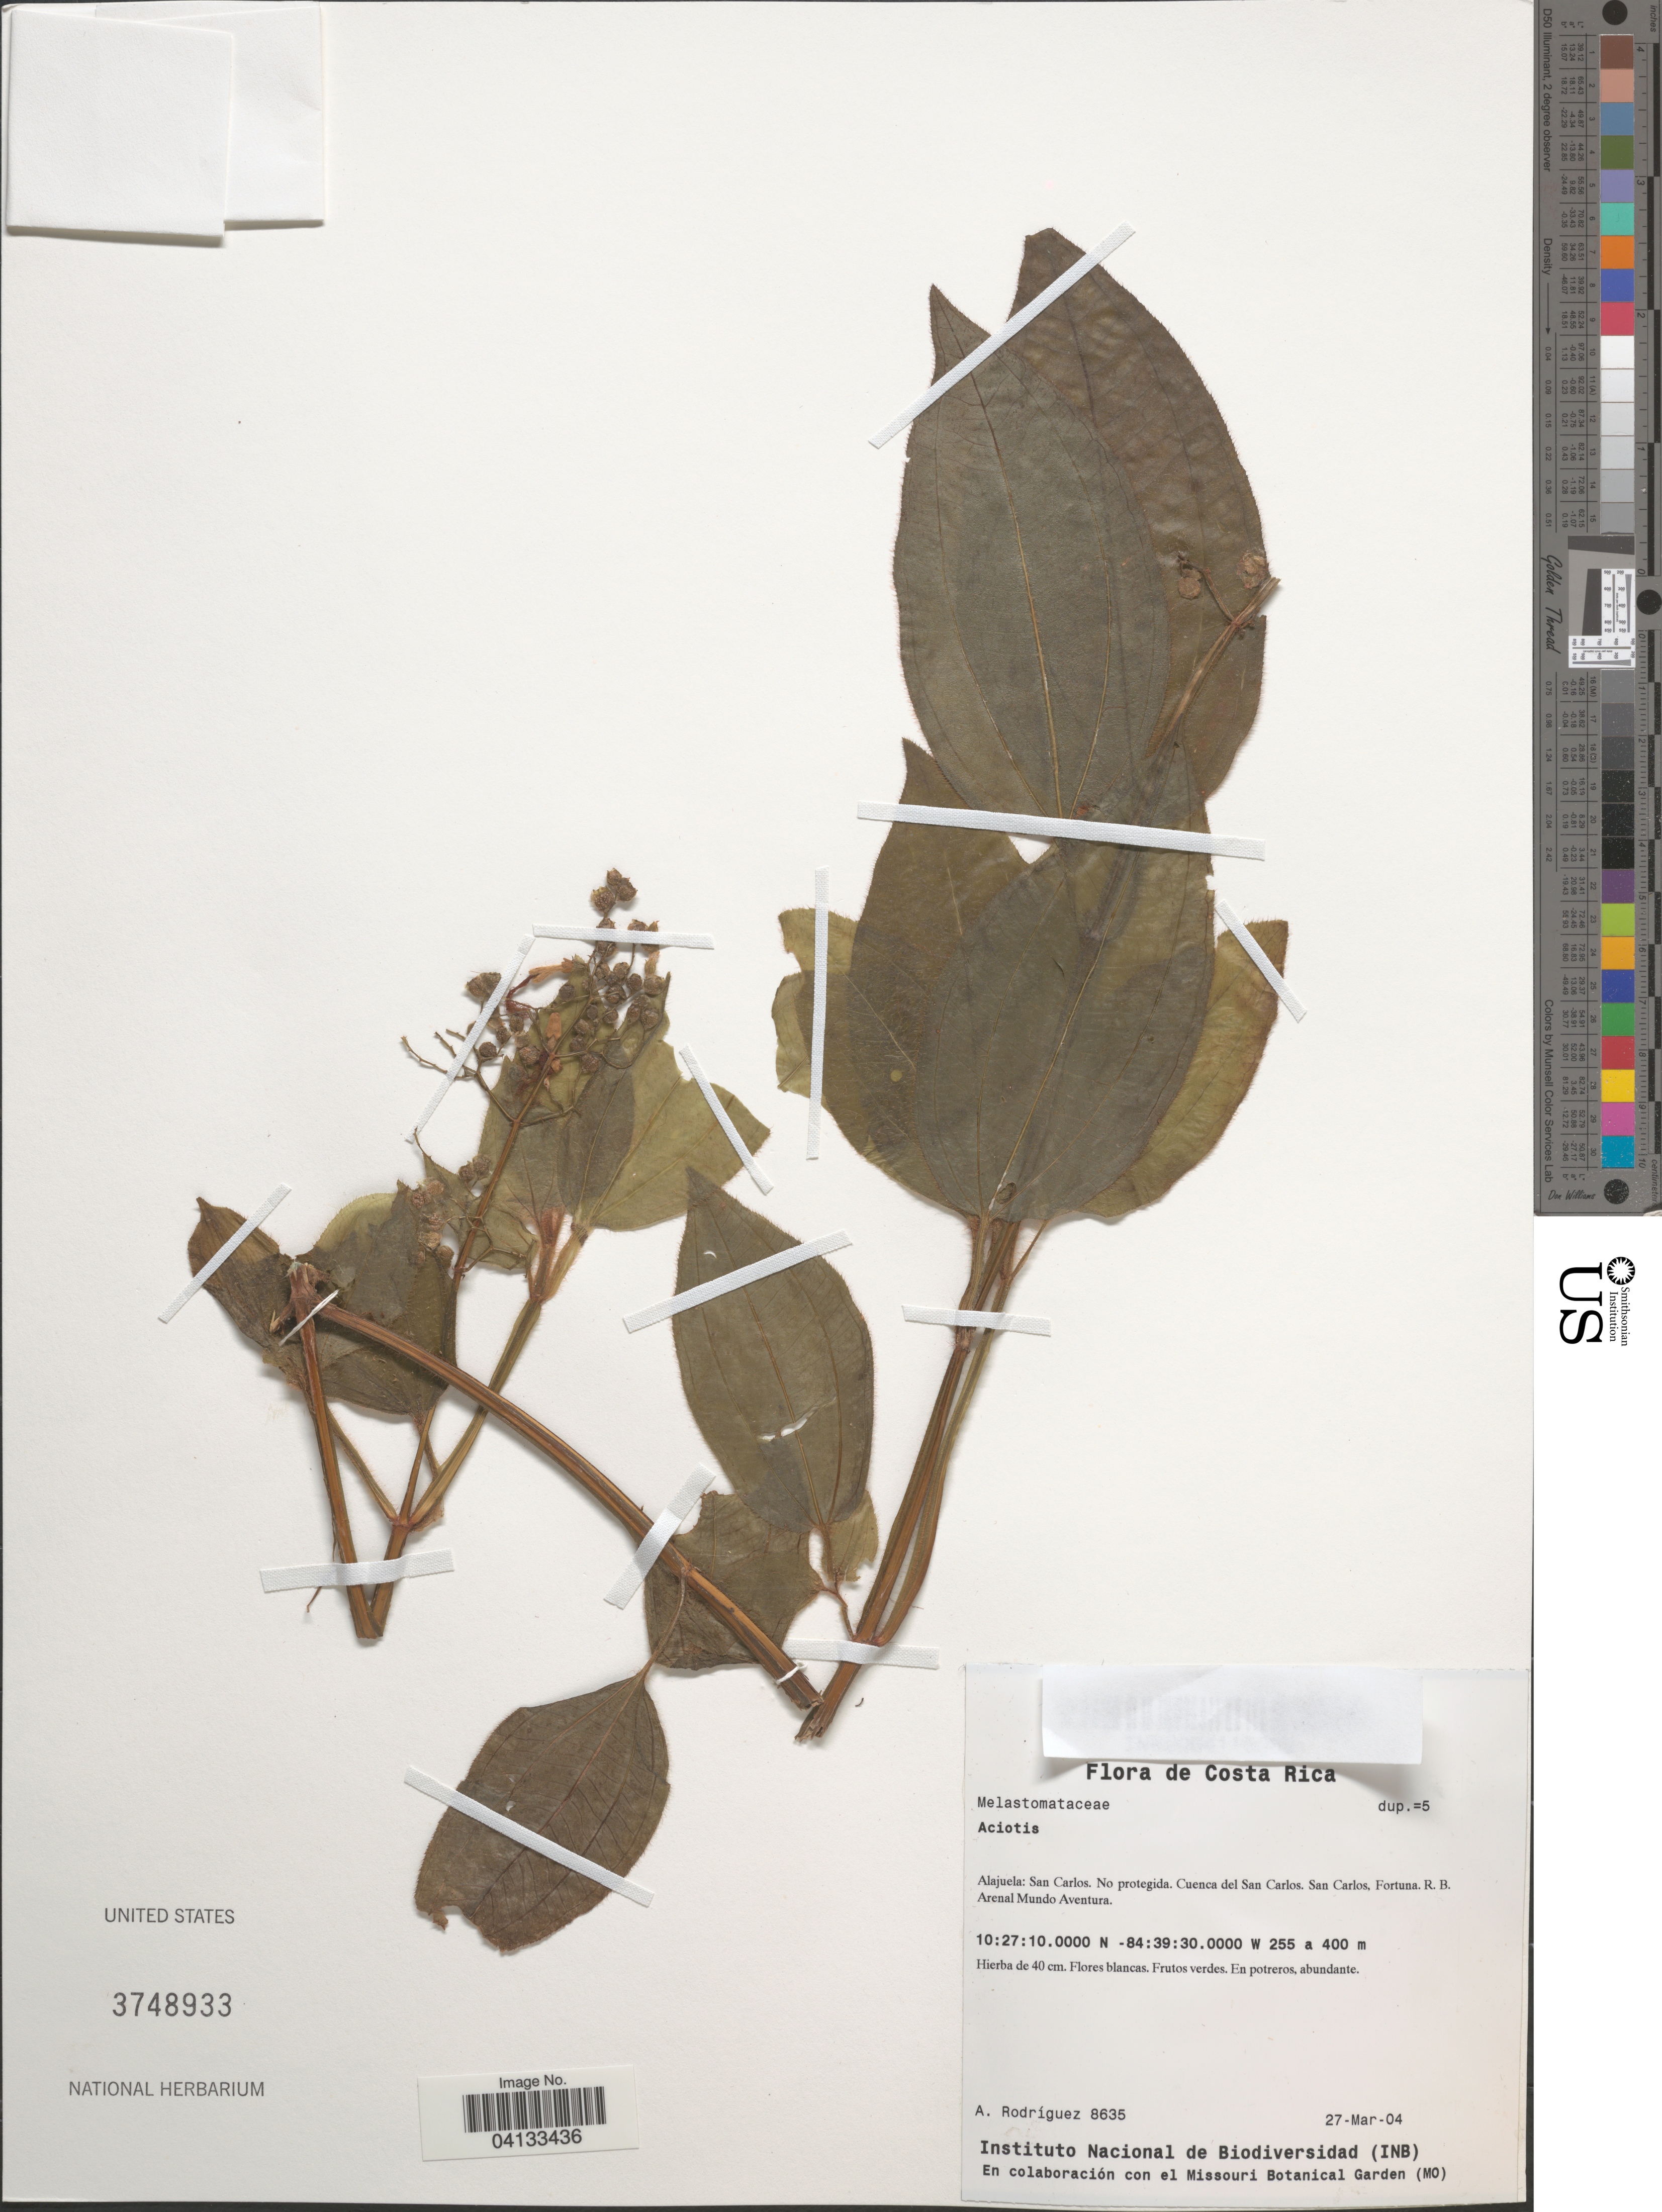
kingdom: Plantae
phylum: Tracheophyta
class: Magnoliopsida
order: Myrtales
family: Melastomataceae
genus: Aciotis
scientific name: Aciotis rubricaulis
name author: (Mart. ex DC.) Triana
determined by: Nunes da Silva, Diego, (RB), Jardim Botanico do Rio de Janeiro - Herbario (BRAZIL)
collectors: A. Rodríguez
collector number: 8635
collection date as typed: Transcribed d/m/y: 27/3/4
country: Costa Rica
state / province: Alajuela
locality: San Carlos. No protegida. Cuenca del San Carlos. San Carlos, Fortuna. R. B. Arenal Mundo Aventura.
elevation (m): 400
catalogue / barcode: US 3748933